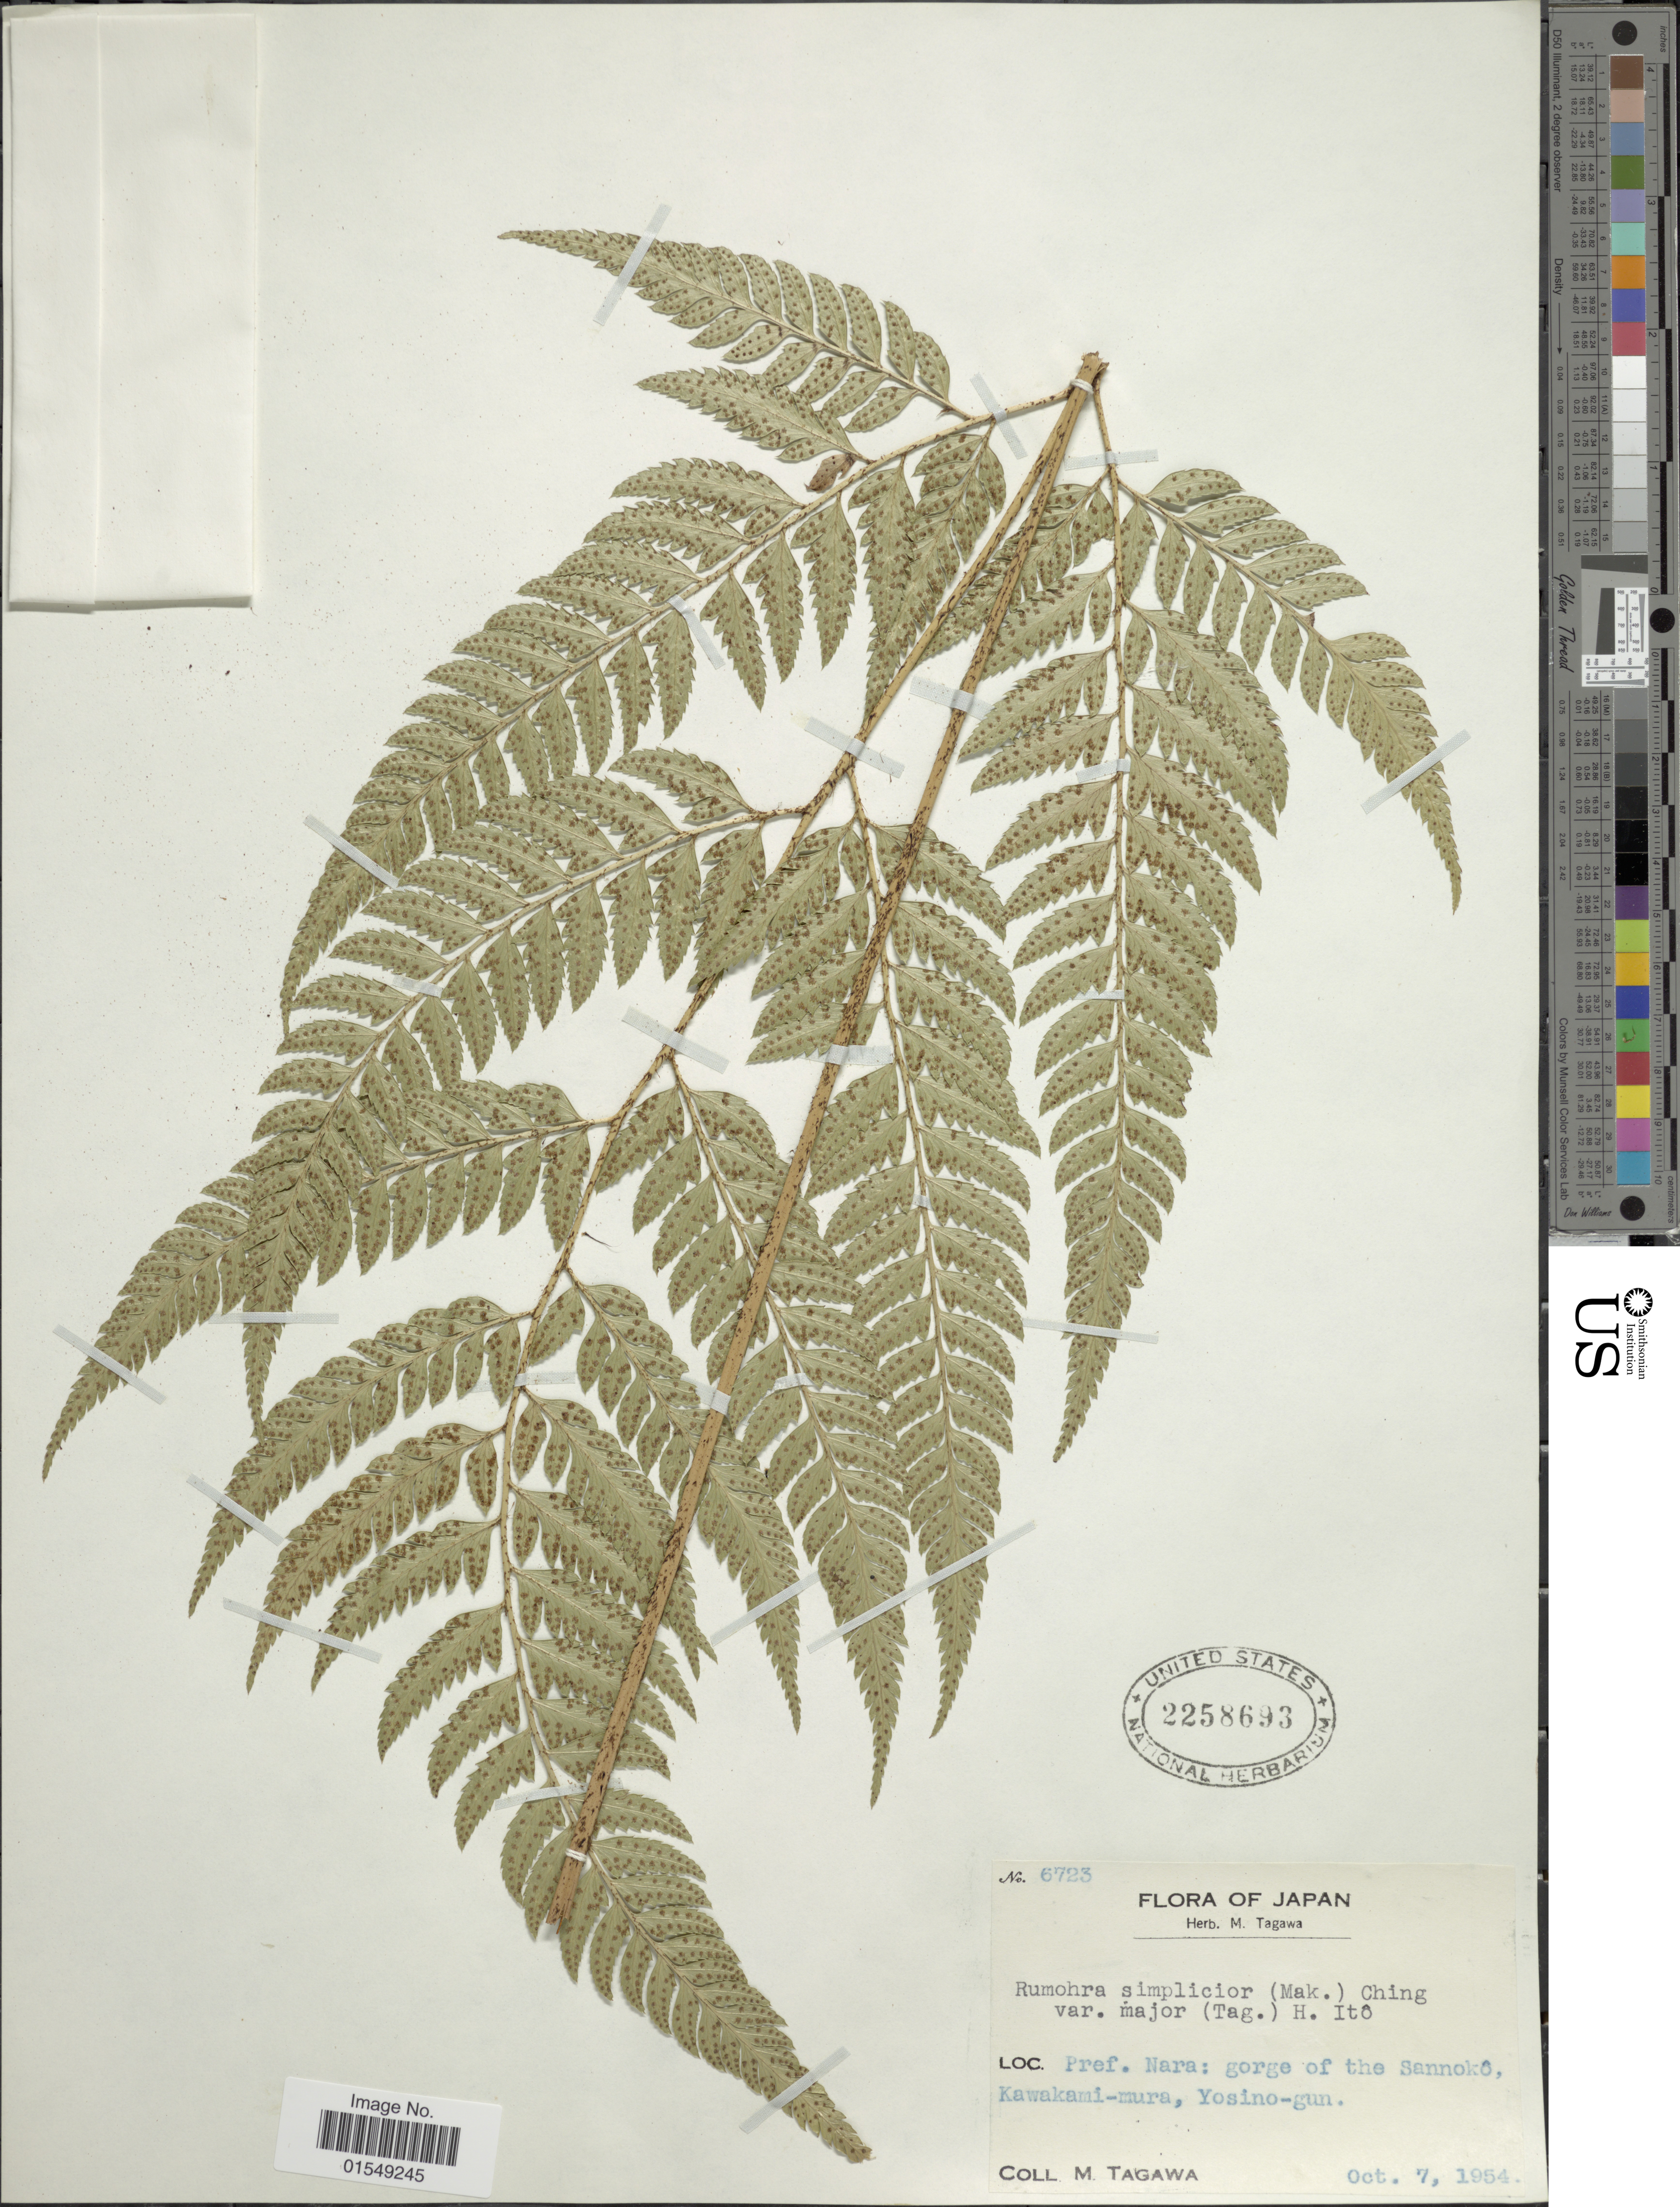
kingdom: Plantae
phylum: Tracheophyta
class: Polypodiopsida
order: Polypodiales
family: Dryopteridaceae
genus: Arachniodes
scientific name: Arachniodes simplicior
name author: (Makino) Ohwi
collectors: M. Tagawa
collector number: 6723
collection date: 1954-10-07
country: Japan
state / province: Nara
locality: Pref. Nara: gorge of the Sannoko, Kawakami-mura, Yosino-gun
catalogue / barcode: US 2258693